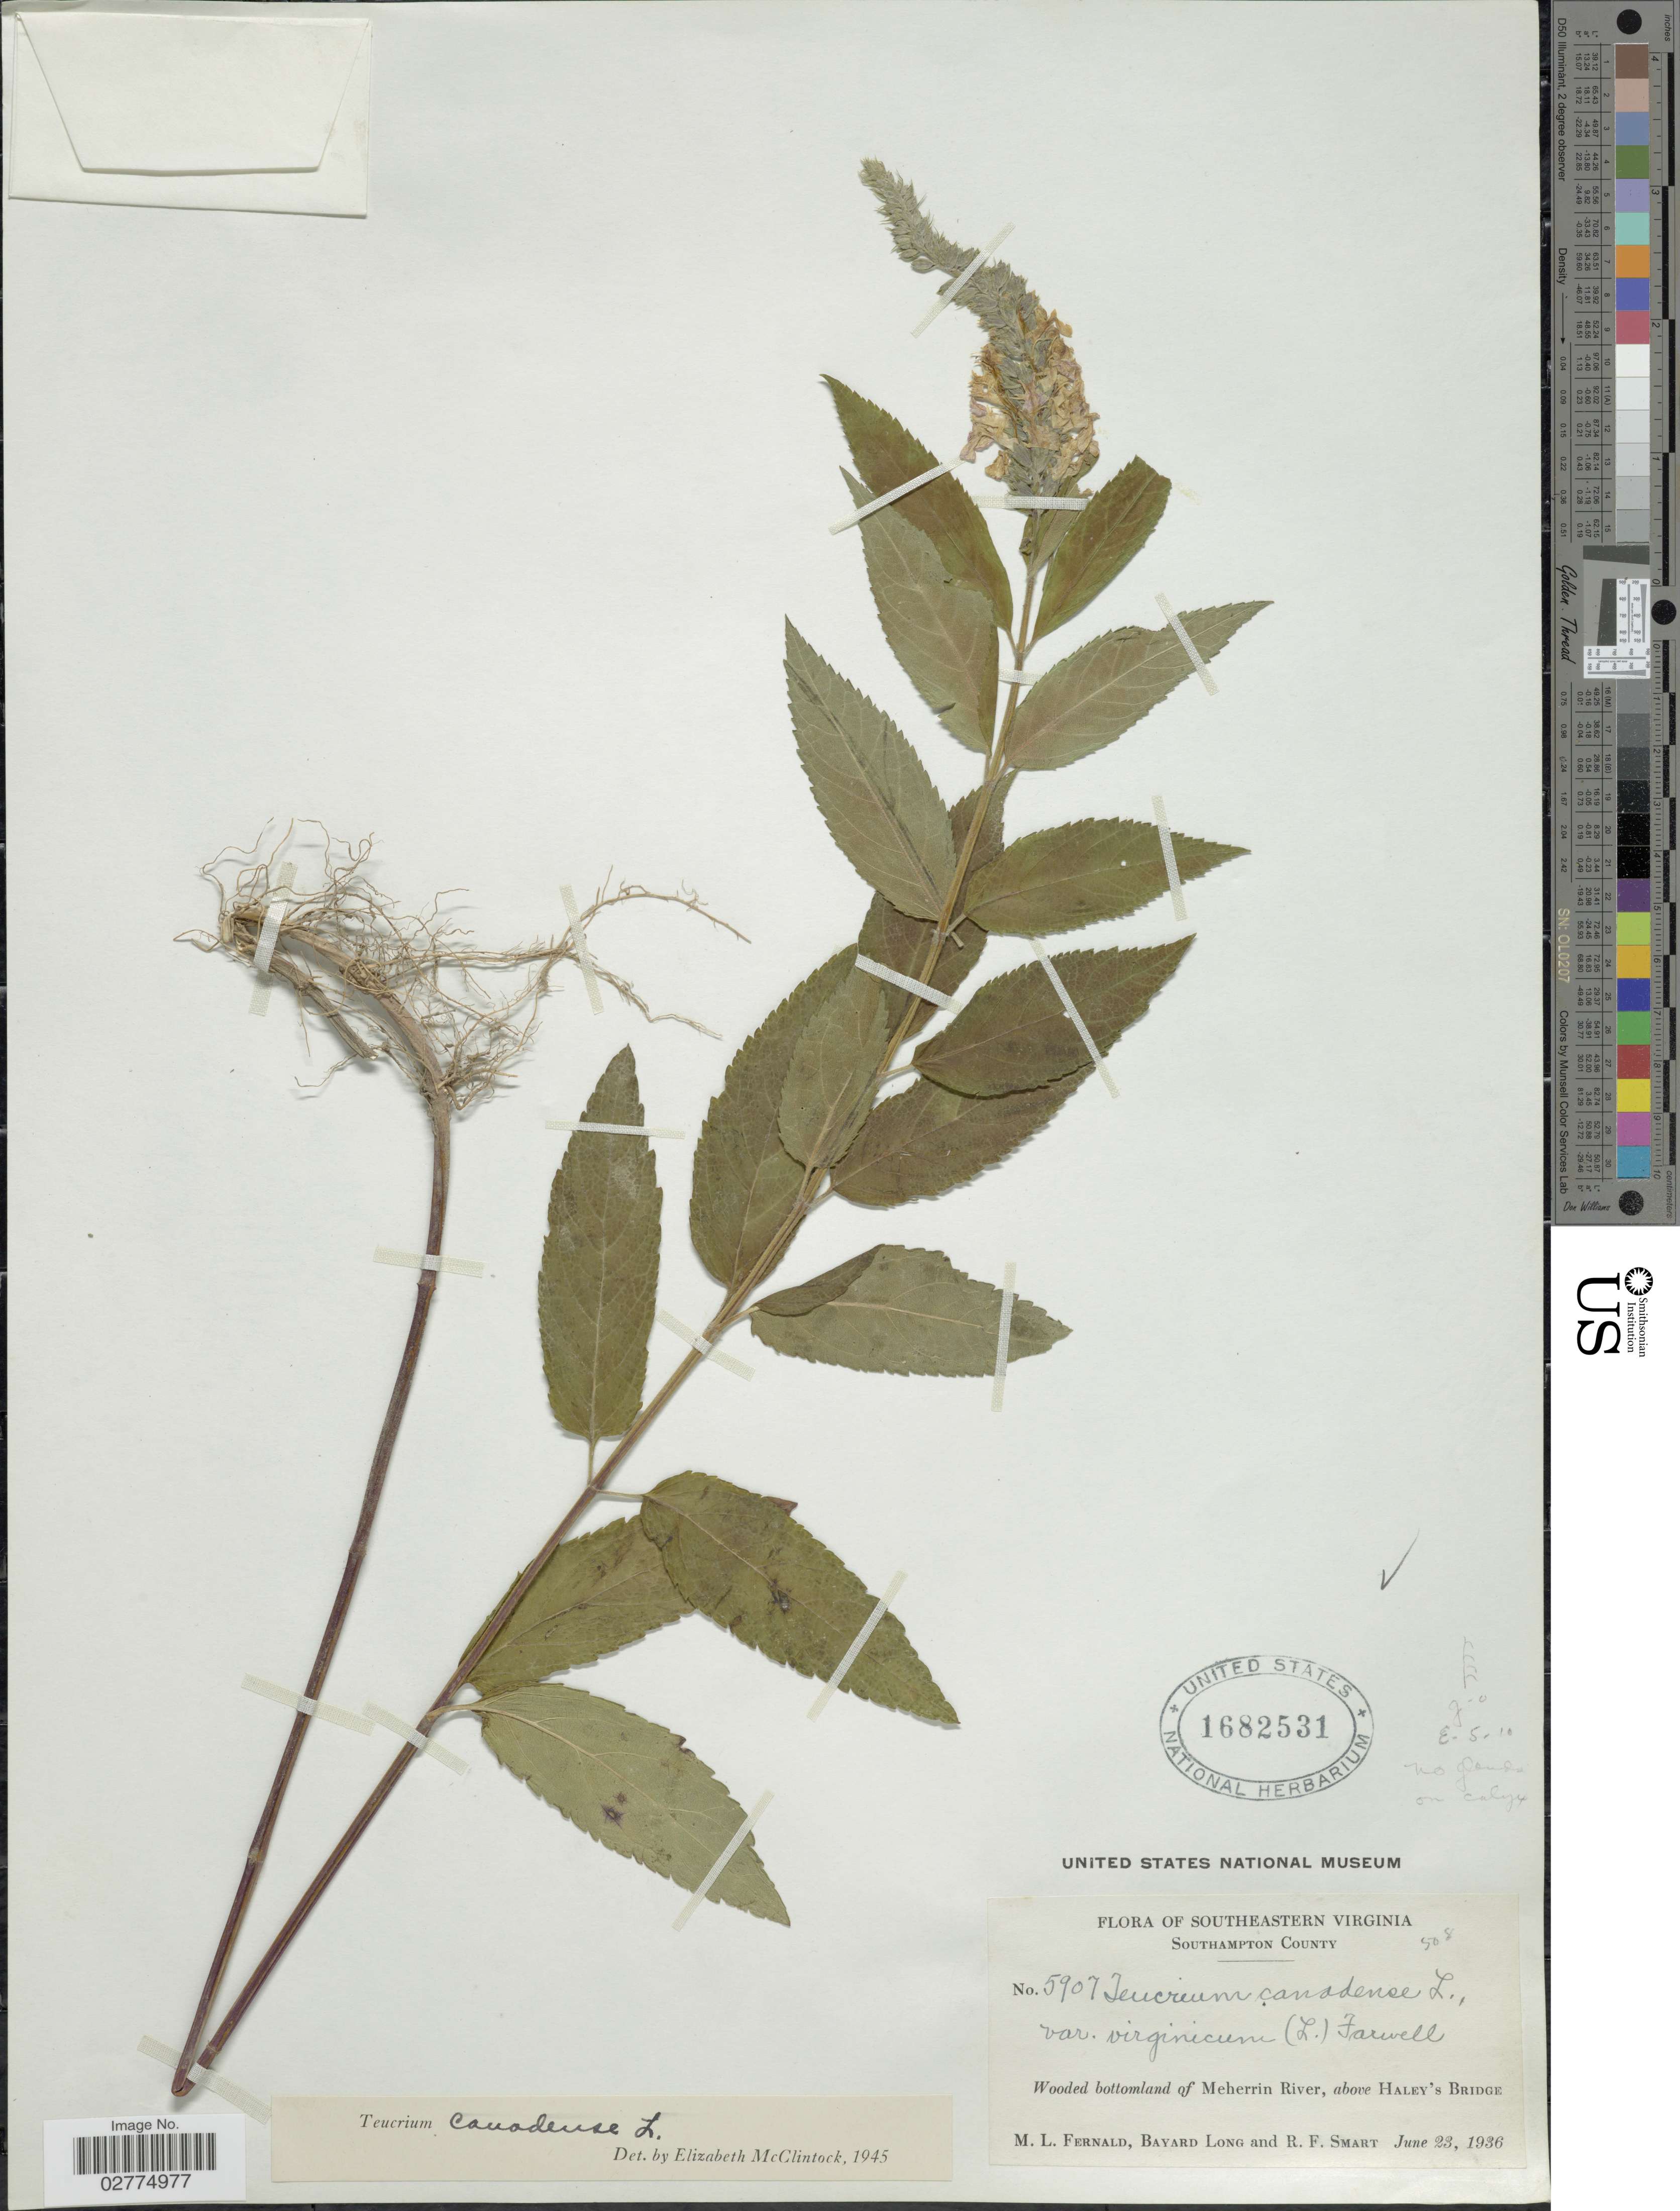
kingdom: Plantae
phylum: Tracheophyta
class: Magnoliopsida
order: Lamiales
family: Lamiaceae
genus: Teucrium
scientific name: Teucrium canadense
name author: L.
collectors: M. L. Fernald, B. Long & R. Smart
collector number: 5907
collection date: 1936-06-23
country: United States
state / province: Virginia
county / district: Southampton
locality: Southeastern Virginia. Southampton County. Wooded bottomland of Meherrin River, above Haley's Bridge.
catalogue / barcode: US 1682531